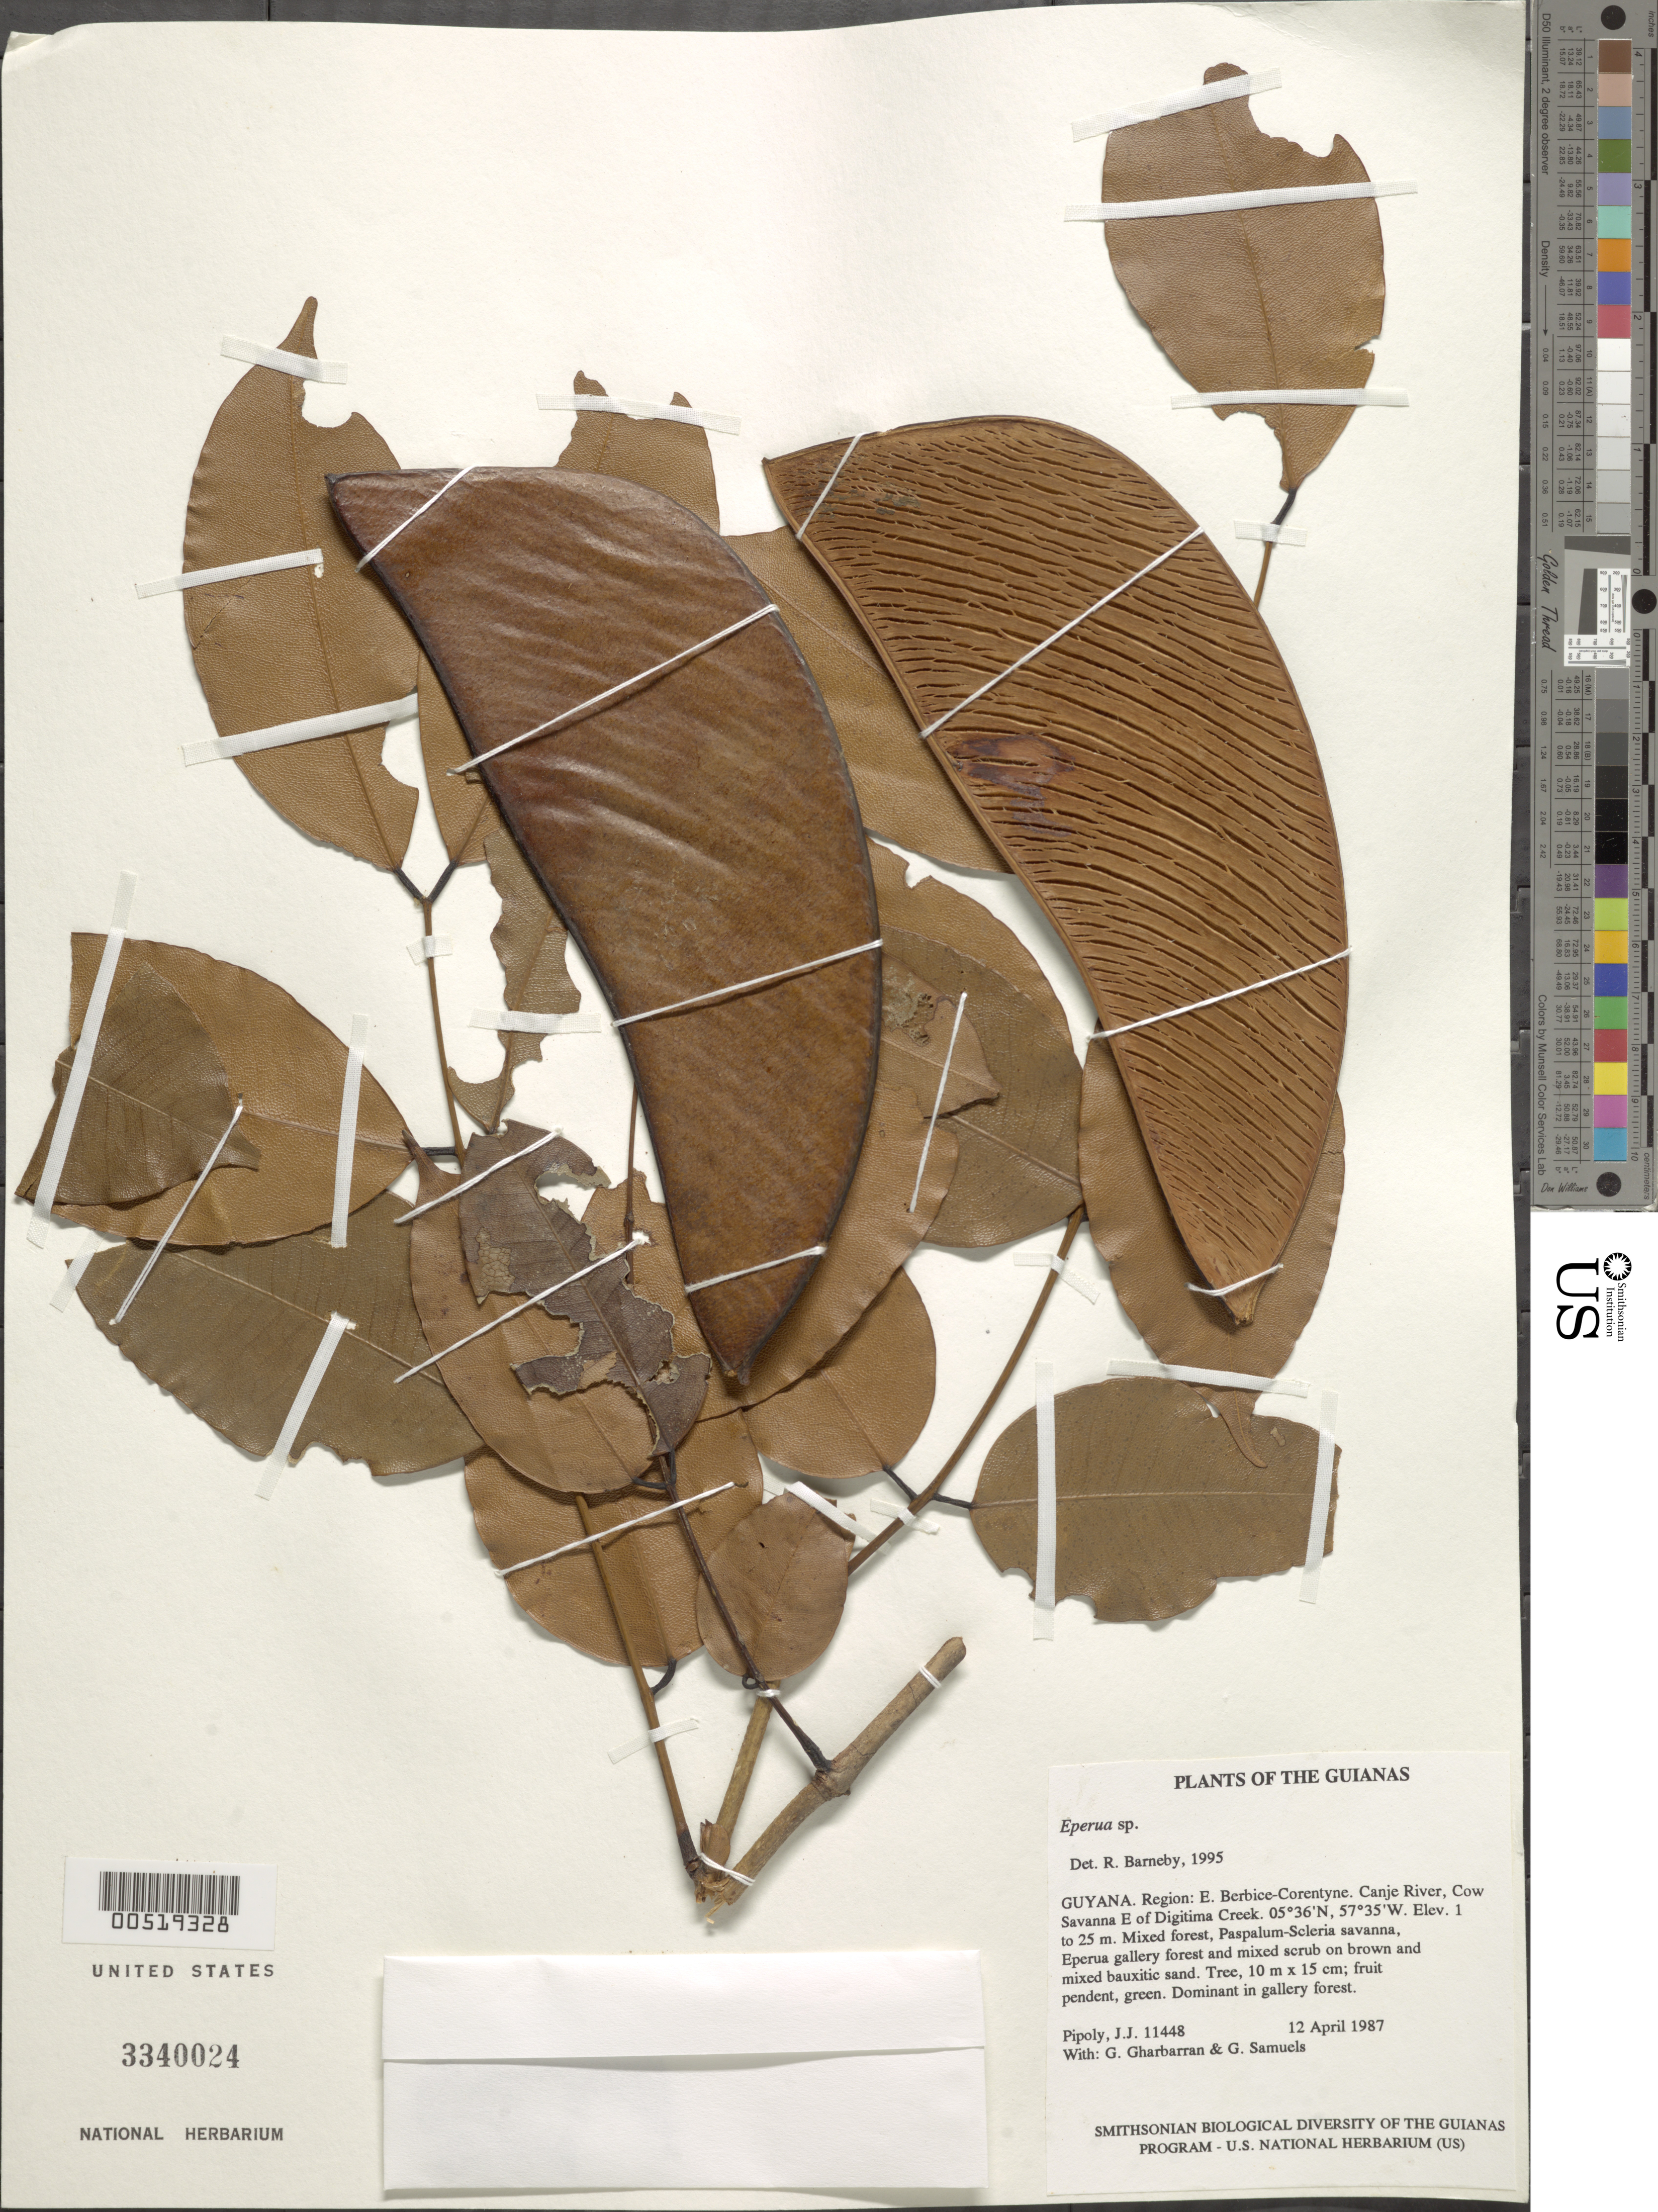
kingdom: Plantae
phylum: Tracheophyta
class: Magnoliopsida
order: Fabales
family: Fabaceae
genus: Eperua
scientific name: Eperua schomburgkiana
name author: Benth.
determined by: Fortes, E. A.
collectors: J. J. Pipoly, G. Gharbarran & G. Samuels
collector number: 11448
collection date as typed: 12 April 1987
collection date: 1987-04-12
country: Guyana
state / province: E. Berbice-Corentyne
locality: Canje River, Cow Savanna E of Digitima Creek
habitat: Mixed forest, Paspalum-Scleria savanna, Eperua gallery forest and mixed scrub on brown and mixed bauxitic sand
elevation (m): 1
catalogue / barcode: US 3340024